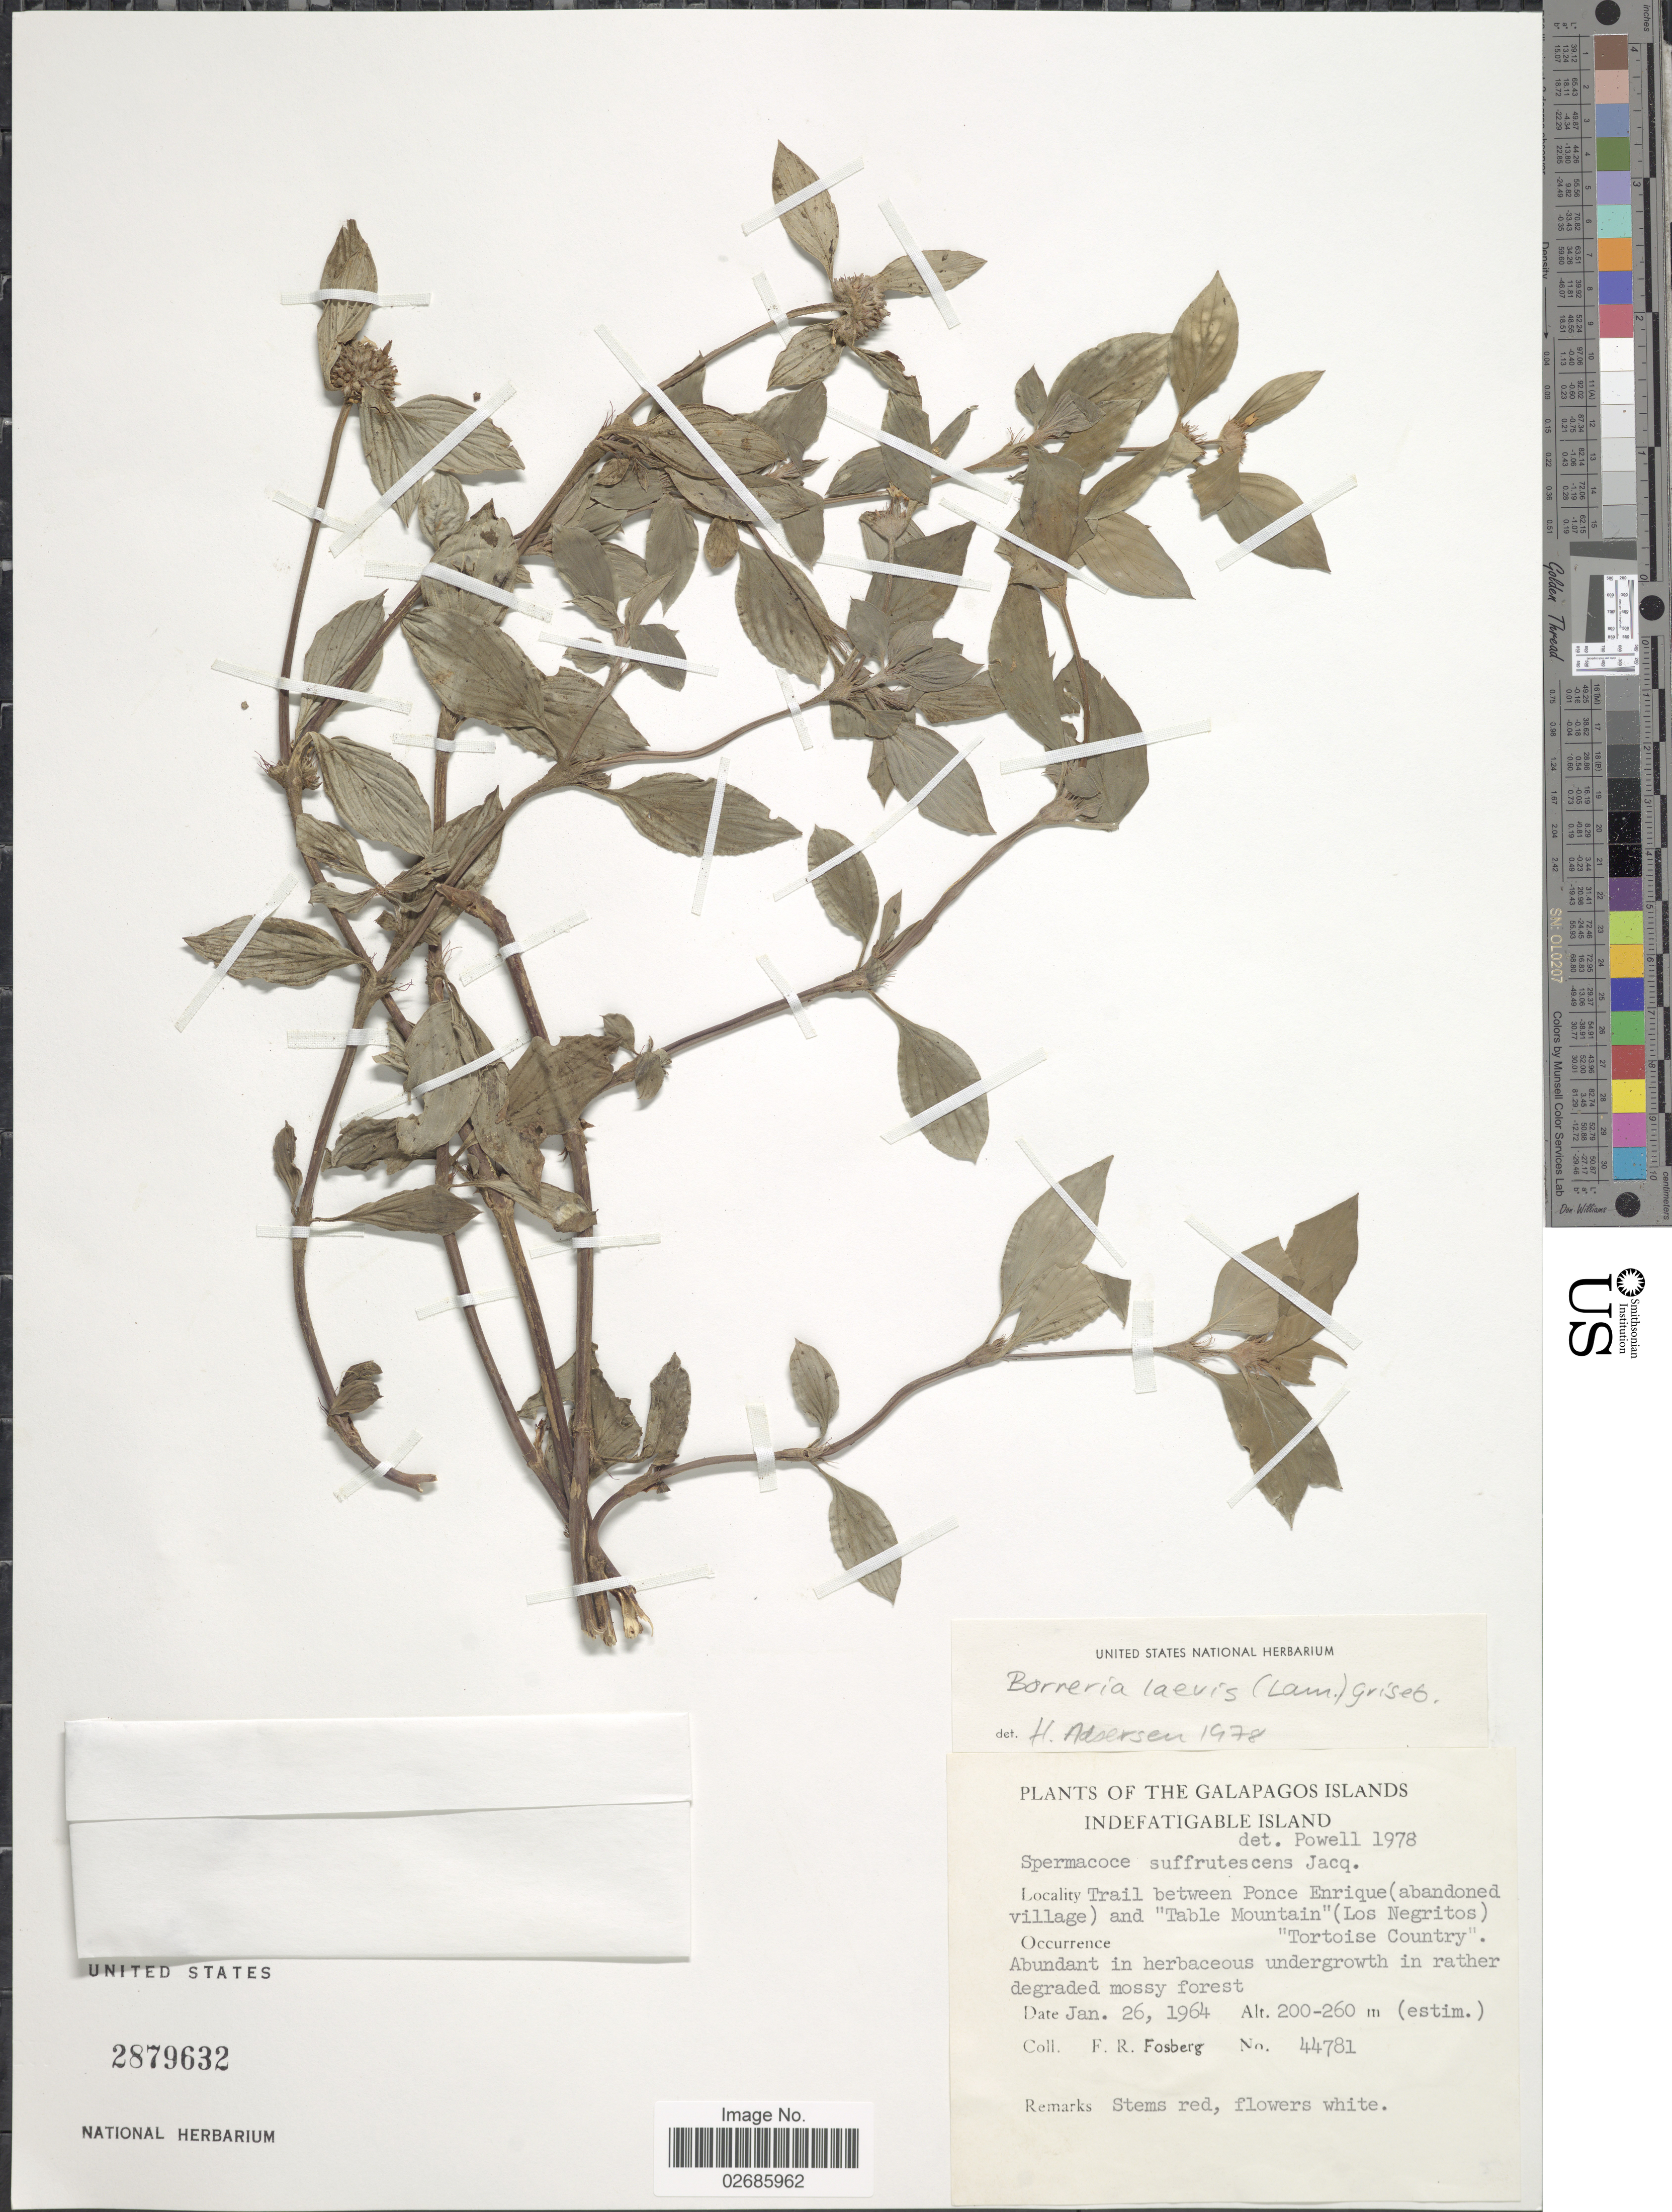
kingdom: Plantae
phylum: Tracheophyta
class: Magnoliopsida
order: Gentianales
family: Rubiaceae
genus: Borreria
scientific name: Borreria assurgens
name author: (Ruiz & Pav.) Griseb.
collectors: F. R. Fosberg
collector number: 44781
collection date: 1964-01-26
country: Ecuador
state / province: Colón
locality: The Galapagos Islands, Indefatigable Island, Trail between Ponce Enrique (abandoned village) and 'Table Mountain' (Los Negritos) 'Tortoise Country'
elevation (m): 200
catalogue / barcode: US 2879632